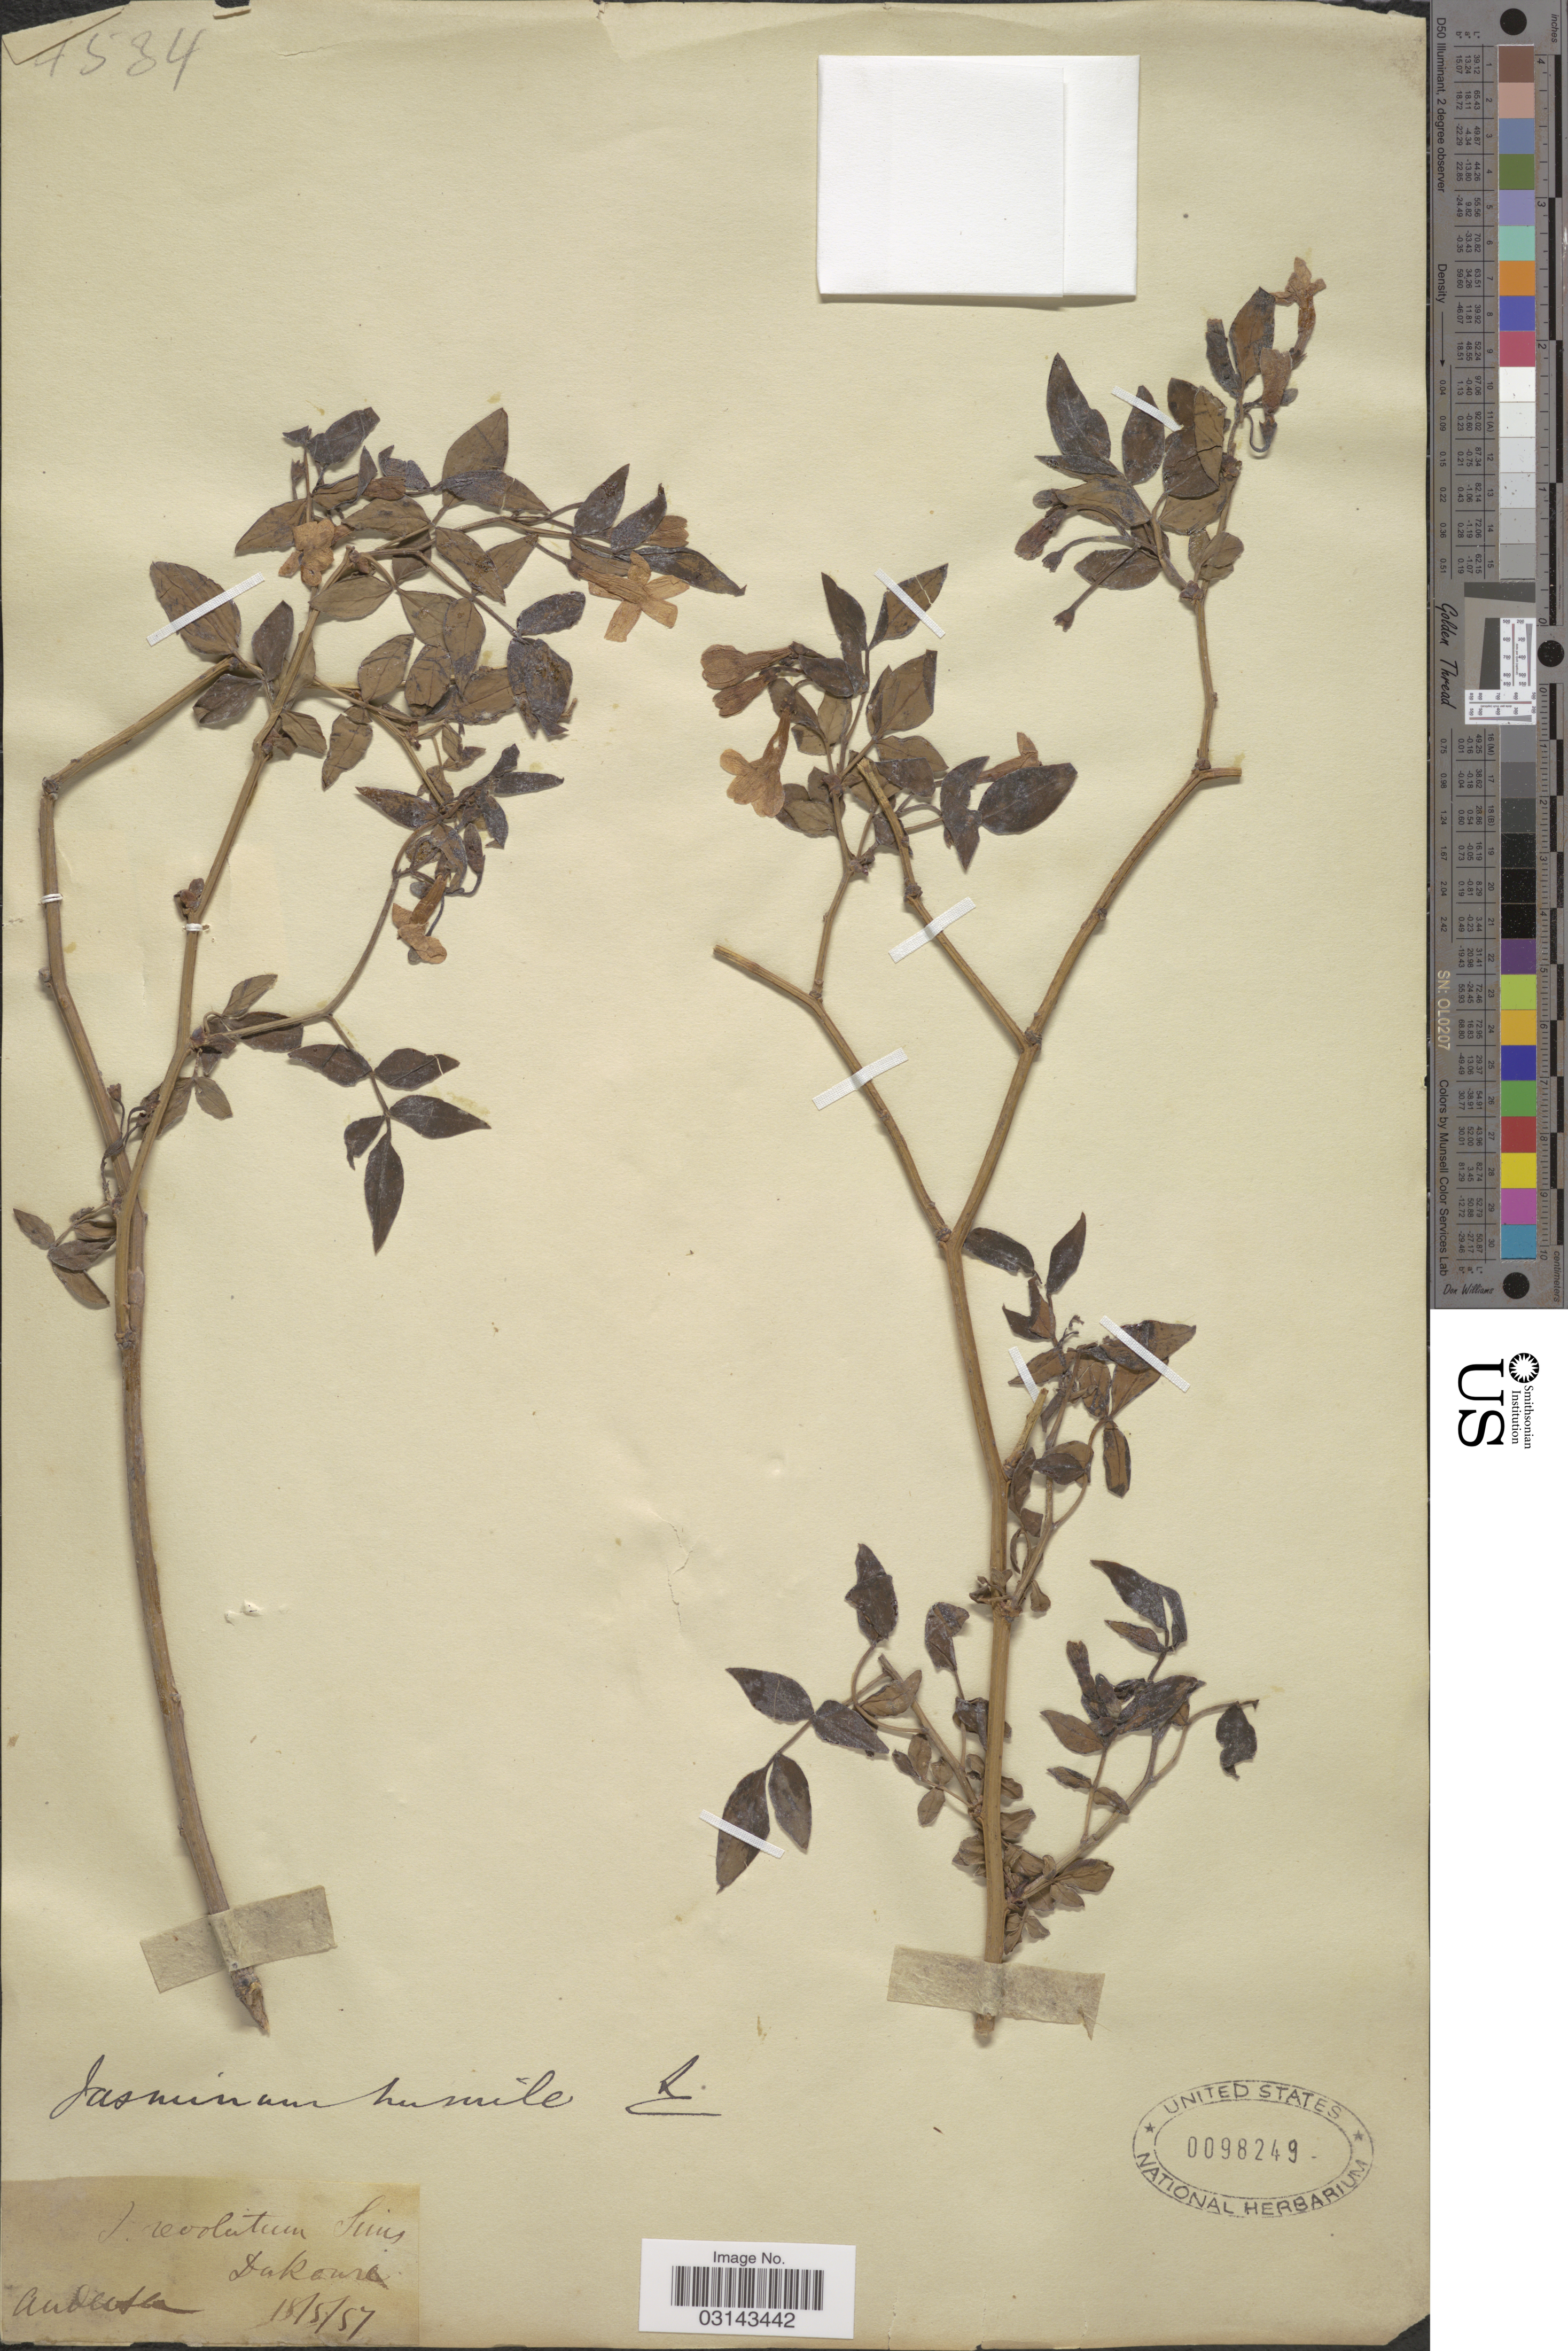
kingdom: Plantae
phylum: Tracheophyta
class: Magnoliopsida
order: Lamiales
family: Oleaceae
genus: Jasminum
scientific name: Jasminum humile var. humile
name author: L.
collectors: -. Anderson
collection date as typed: Transcribed d/m/y: 18/5/57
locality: Dakoure [interpreted].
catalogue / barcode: US 98249